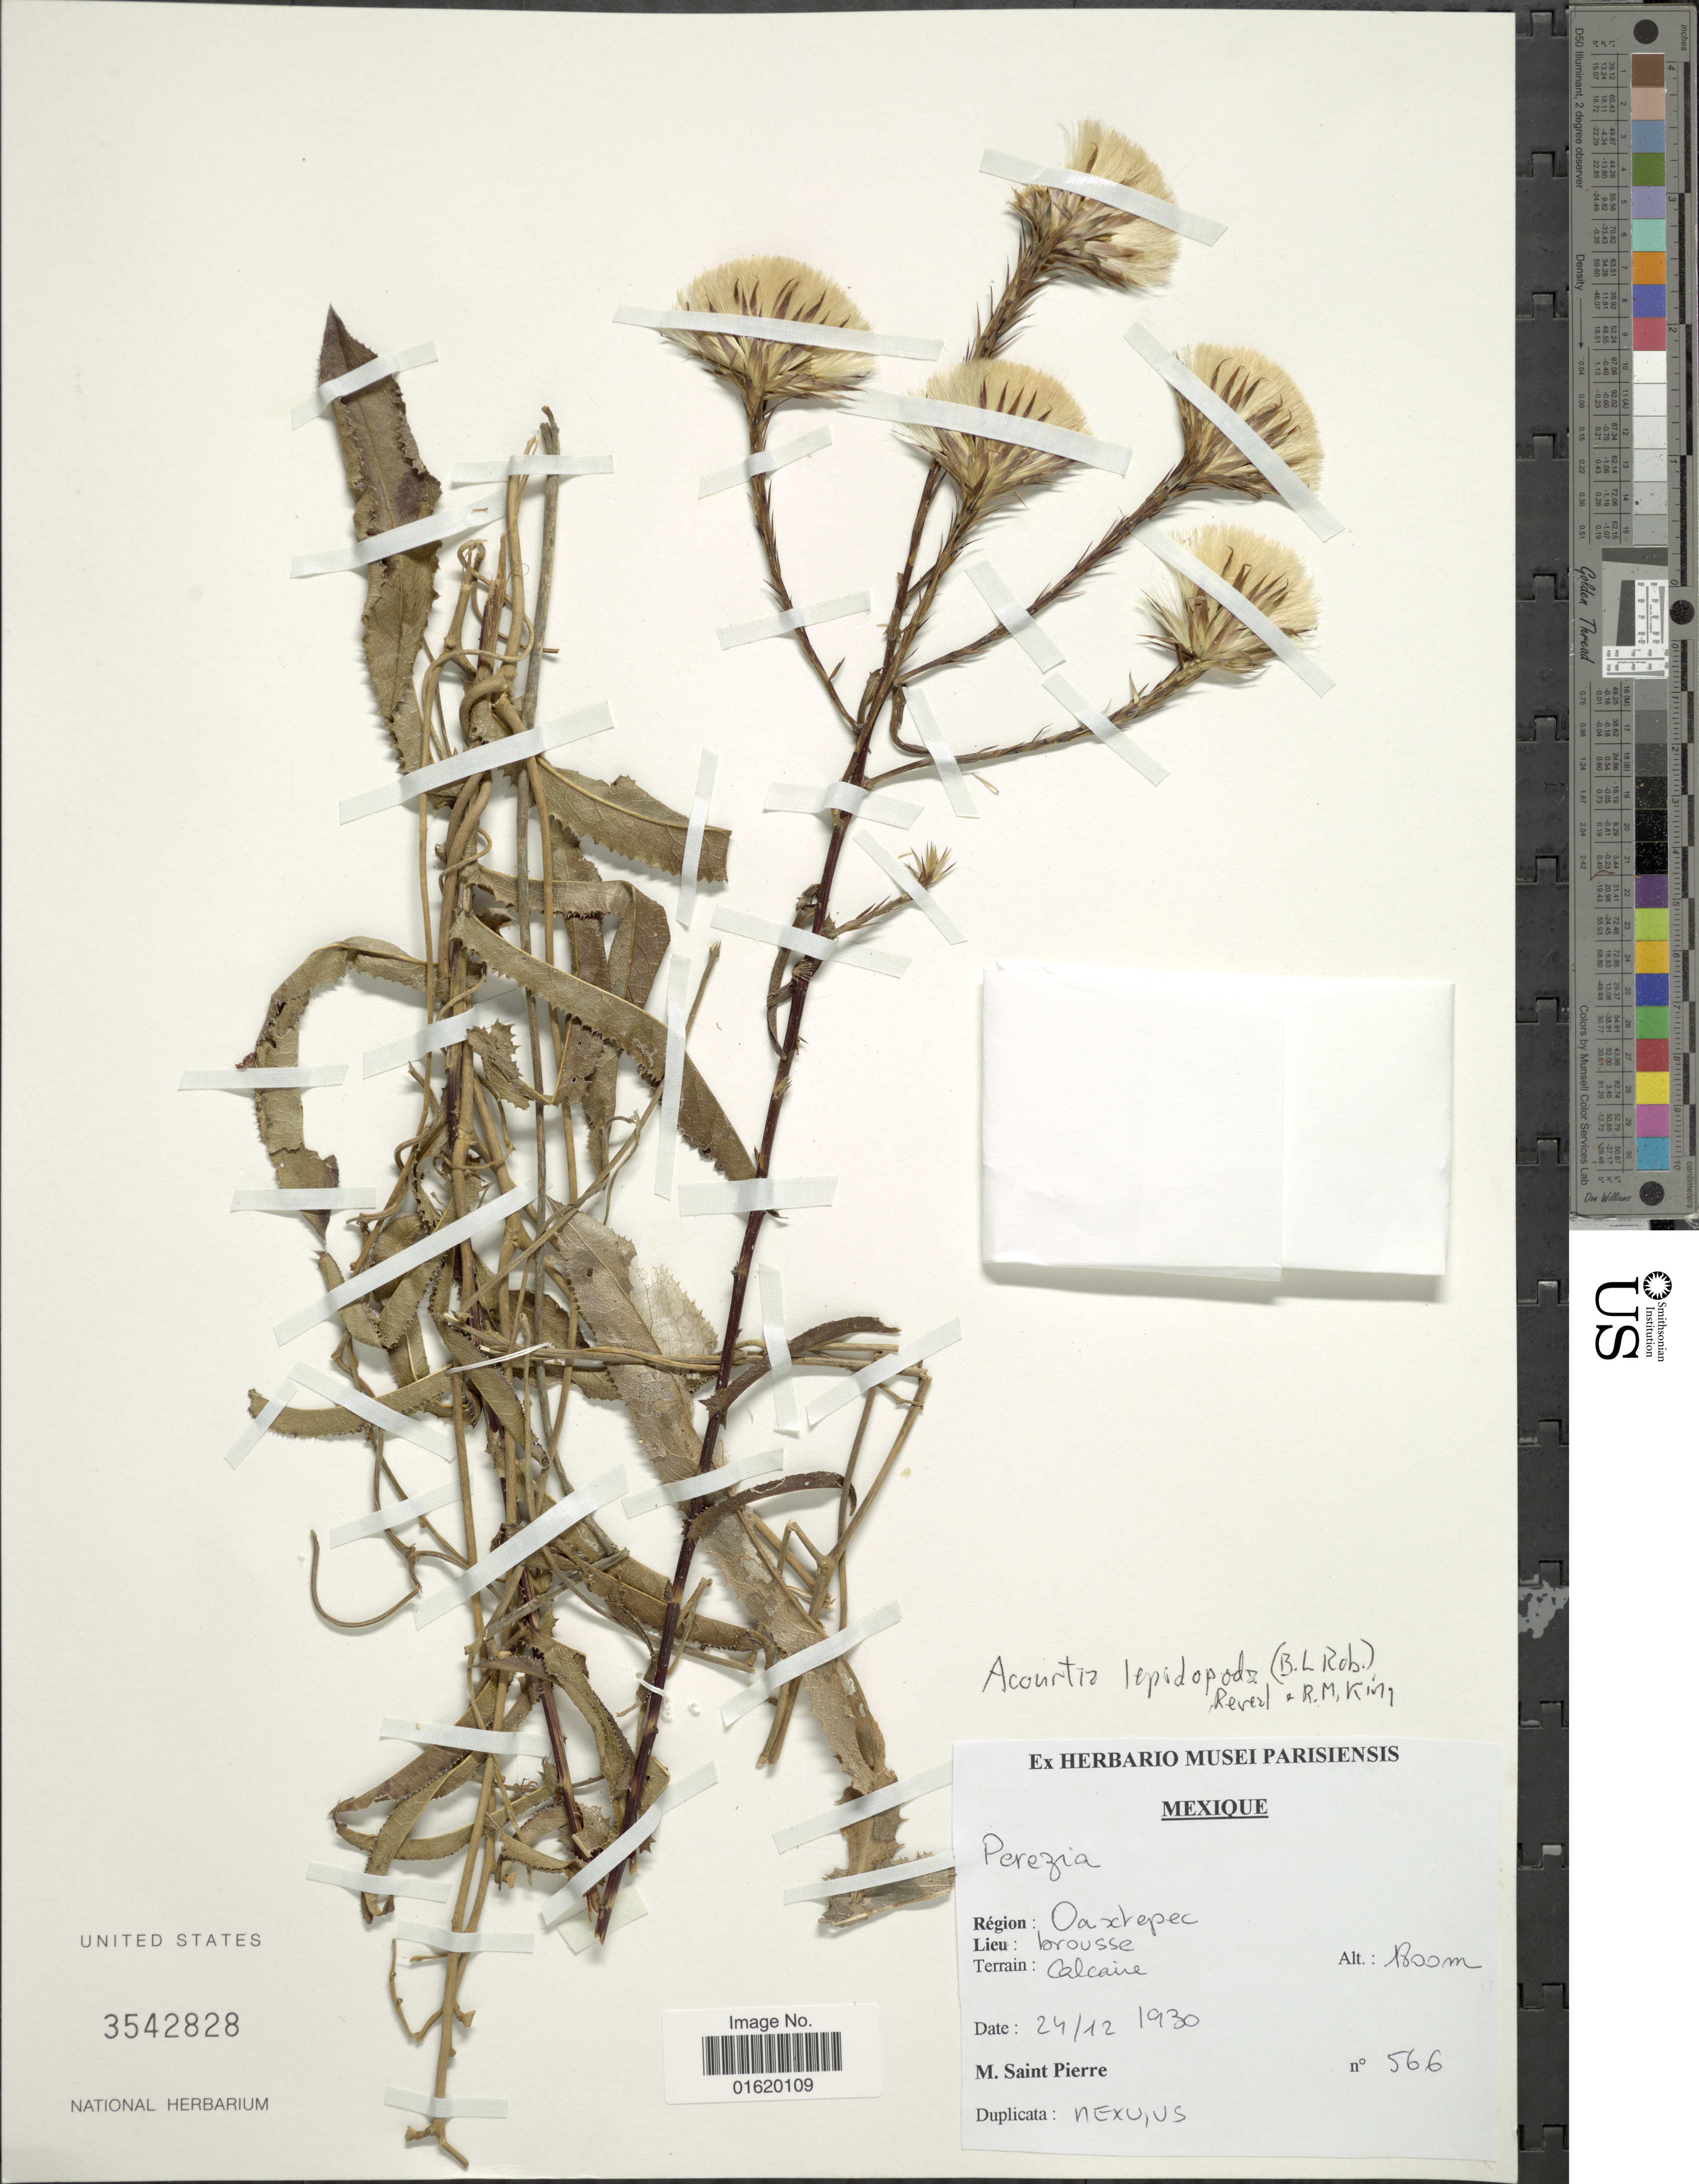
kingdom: Plantae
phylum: Tracheophyta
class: Magnoliopsida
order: Asterales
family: Asteraceae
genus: Acourtia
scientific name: Acourtia lepidopoda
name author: (B.L. Rob.) Reveal & R.M. King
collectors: M. Saint-Pierre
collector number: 566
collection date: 1930-12-24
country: Mexico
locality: Région: Oaxtepec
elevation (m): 1800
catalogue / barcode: US 3542828